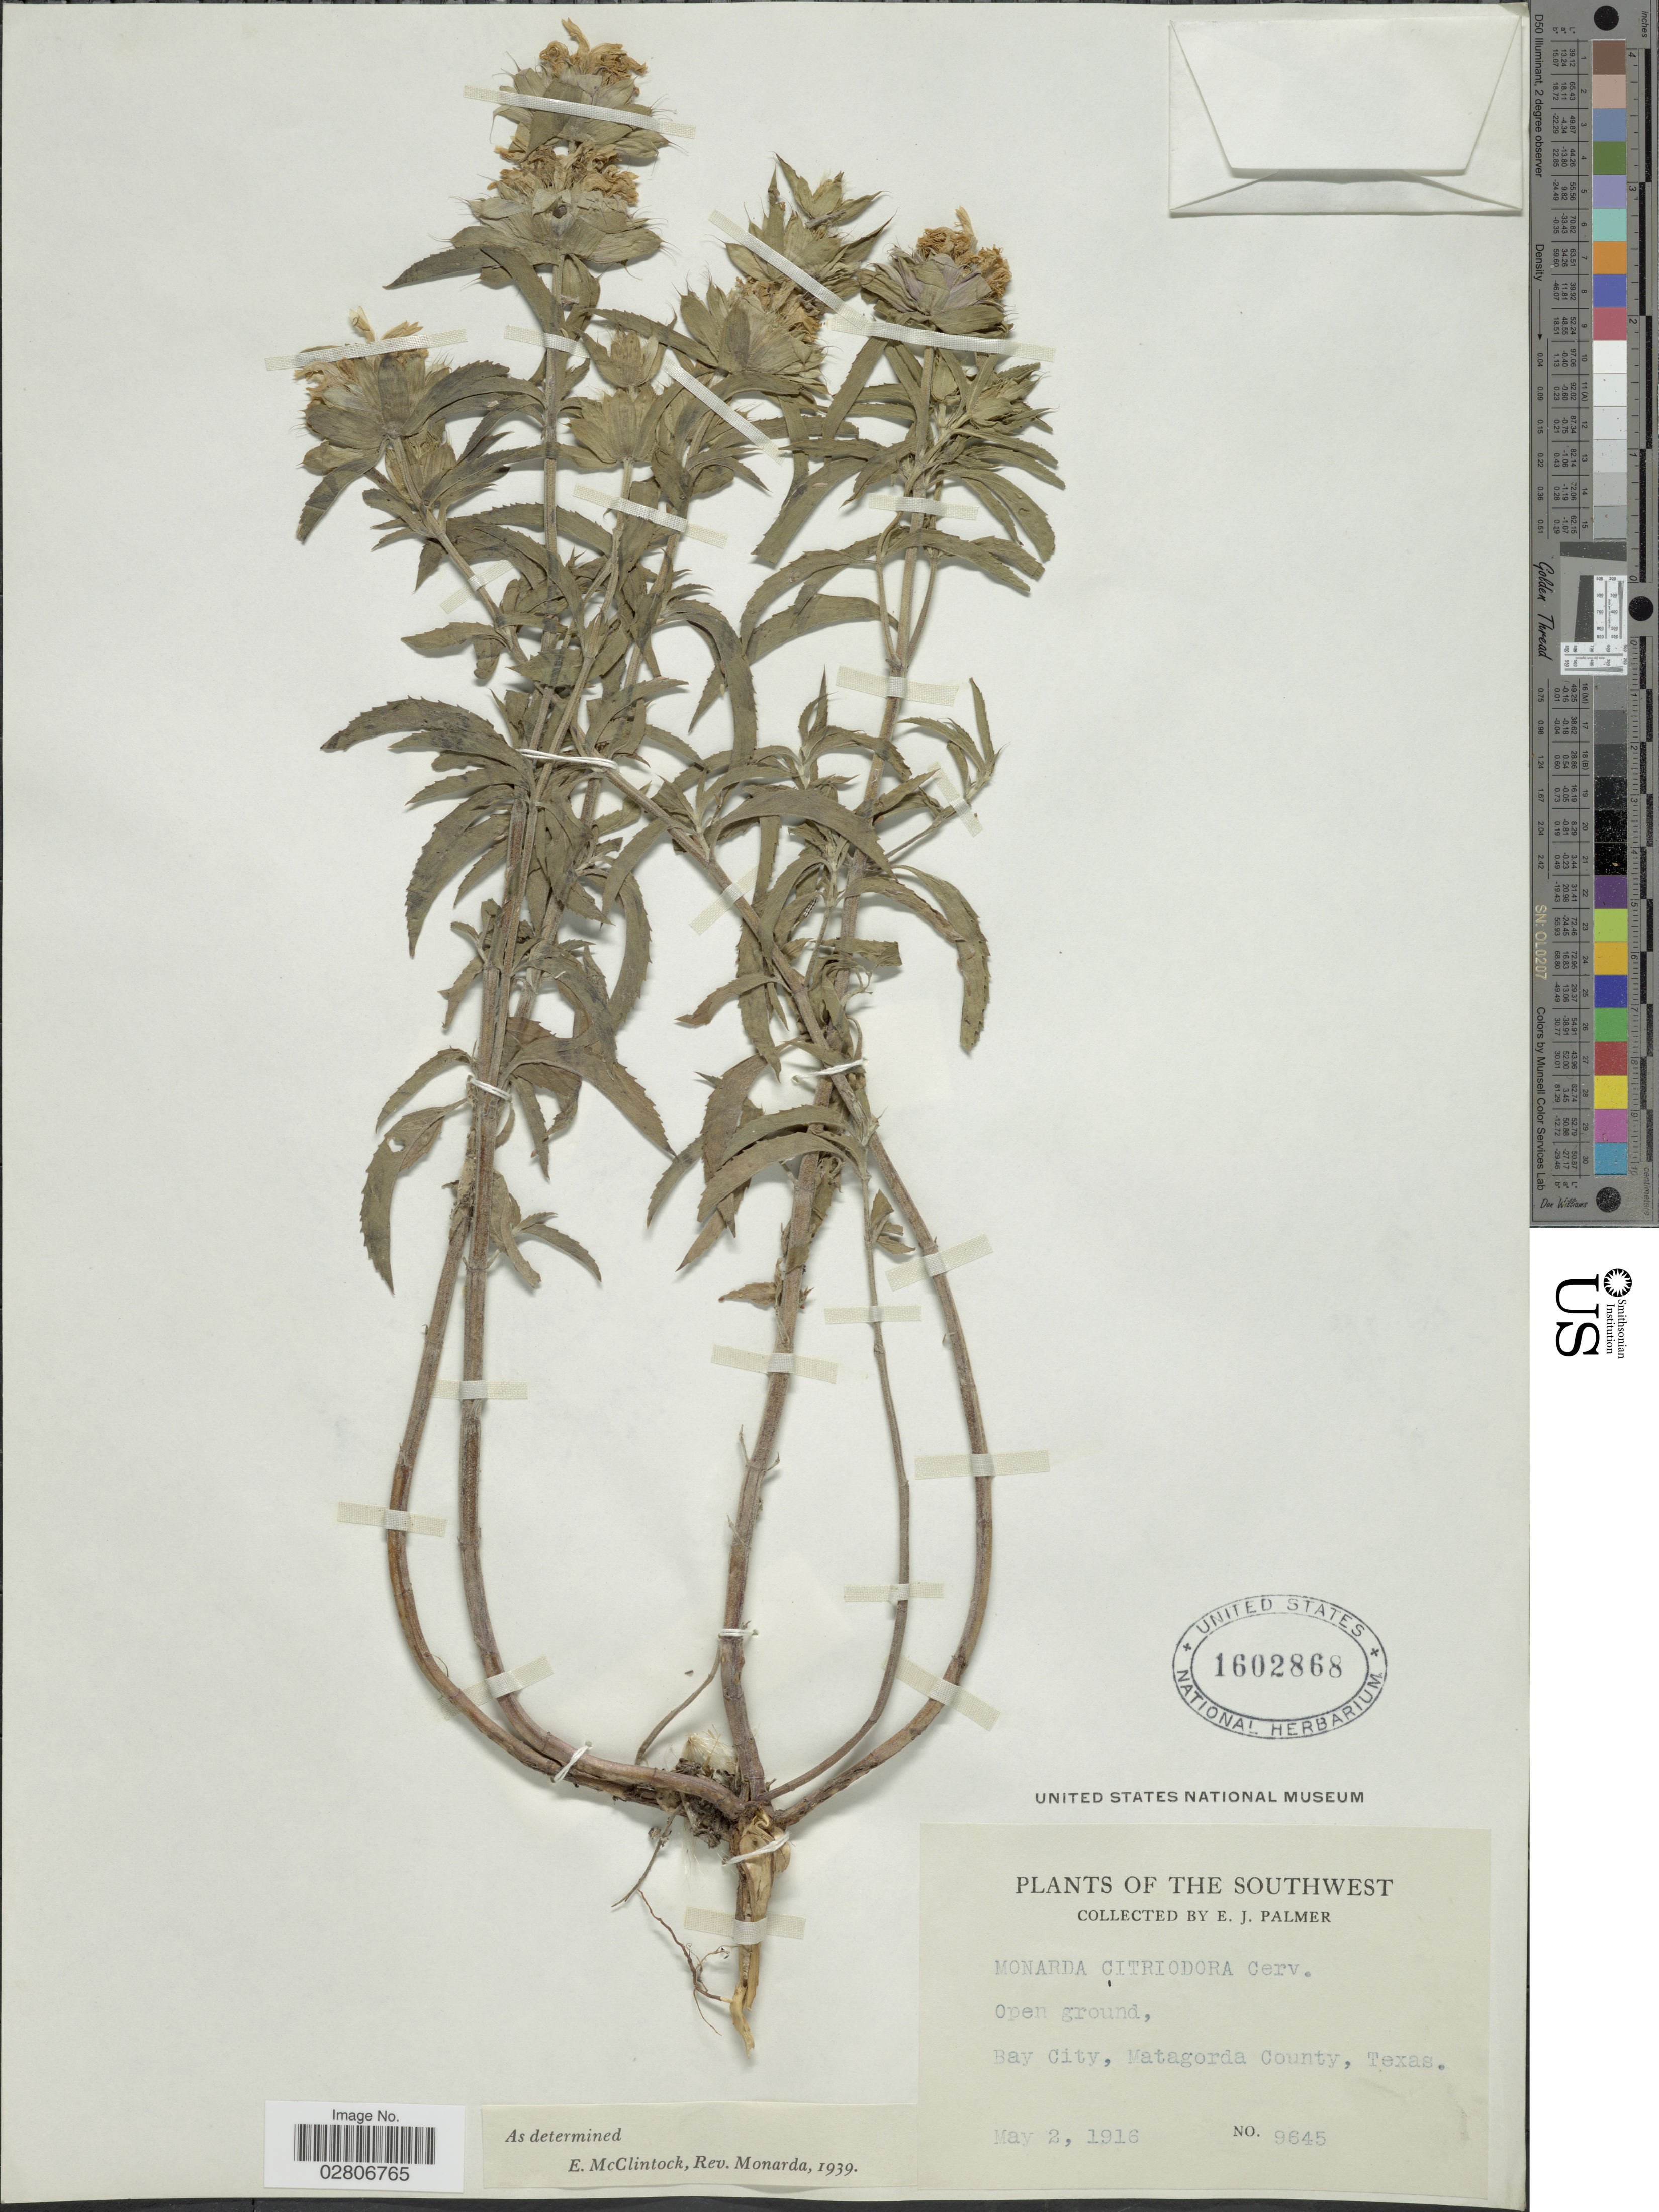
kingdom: Plantae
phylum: Tracheophyta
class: Magnoliopsida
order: Lamiales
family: Lamiaceae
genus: Monarda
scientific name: Monarda citriodora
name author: Cerv. ex Lag.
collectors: E. J. Palmer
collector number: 9645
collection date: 1916-05-02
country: United States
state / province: Texas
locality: Southwest. Bay City, Matagorda County.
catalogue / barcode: US 1602868